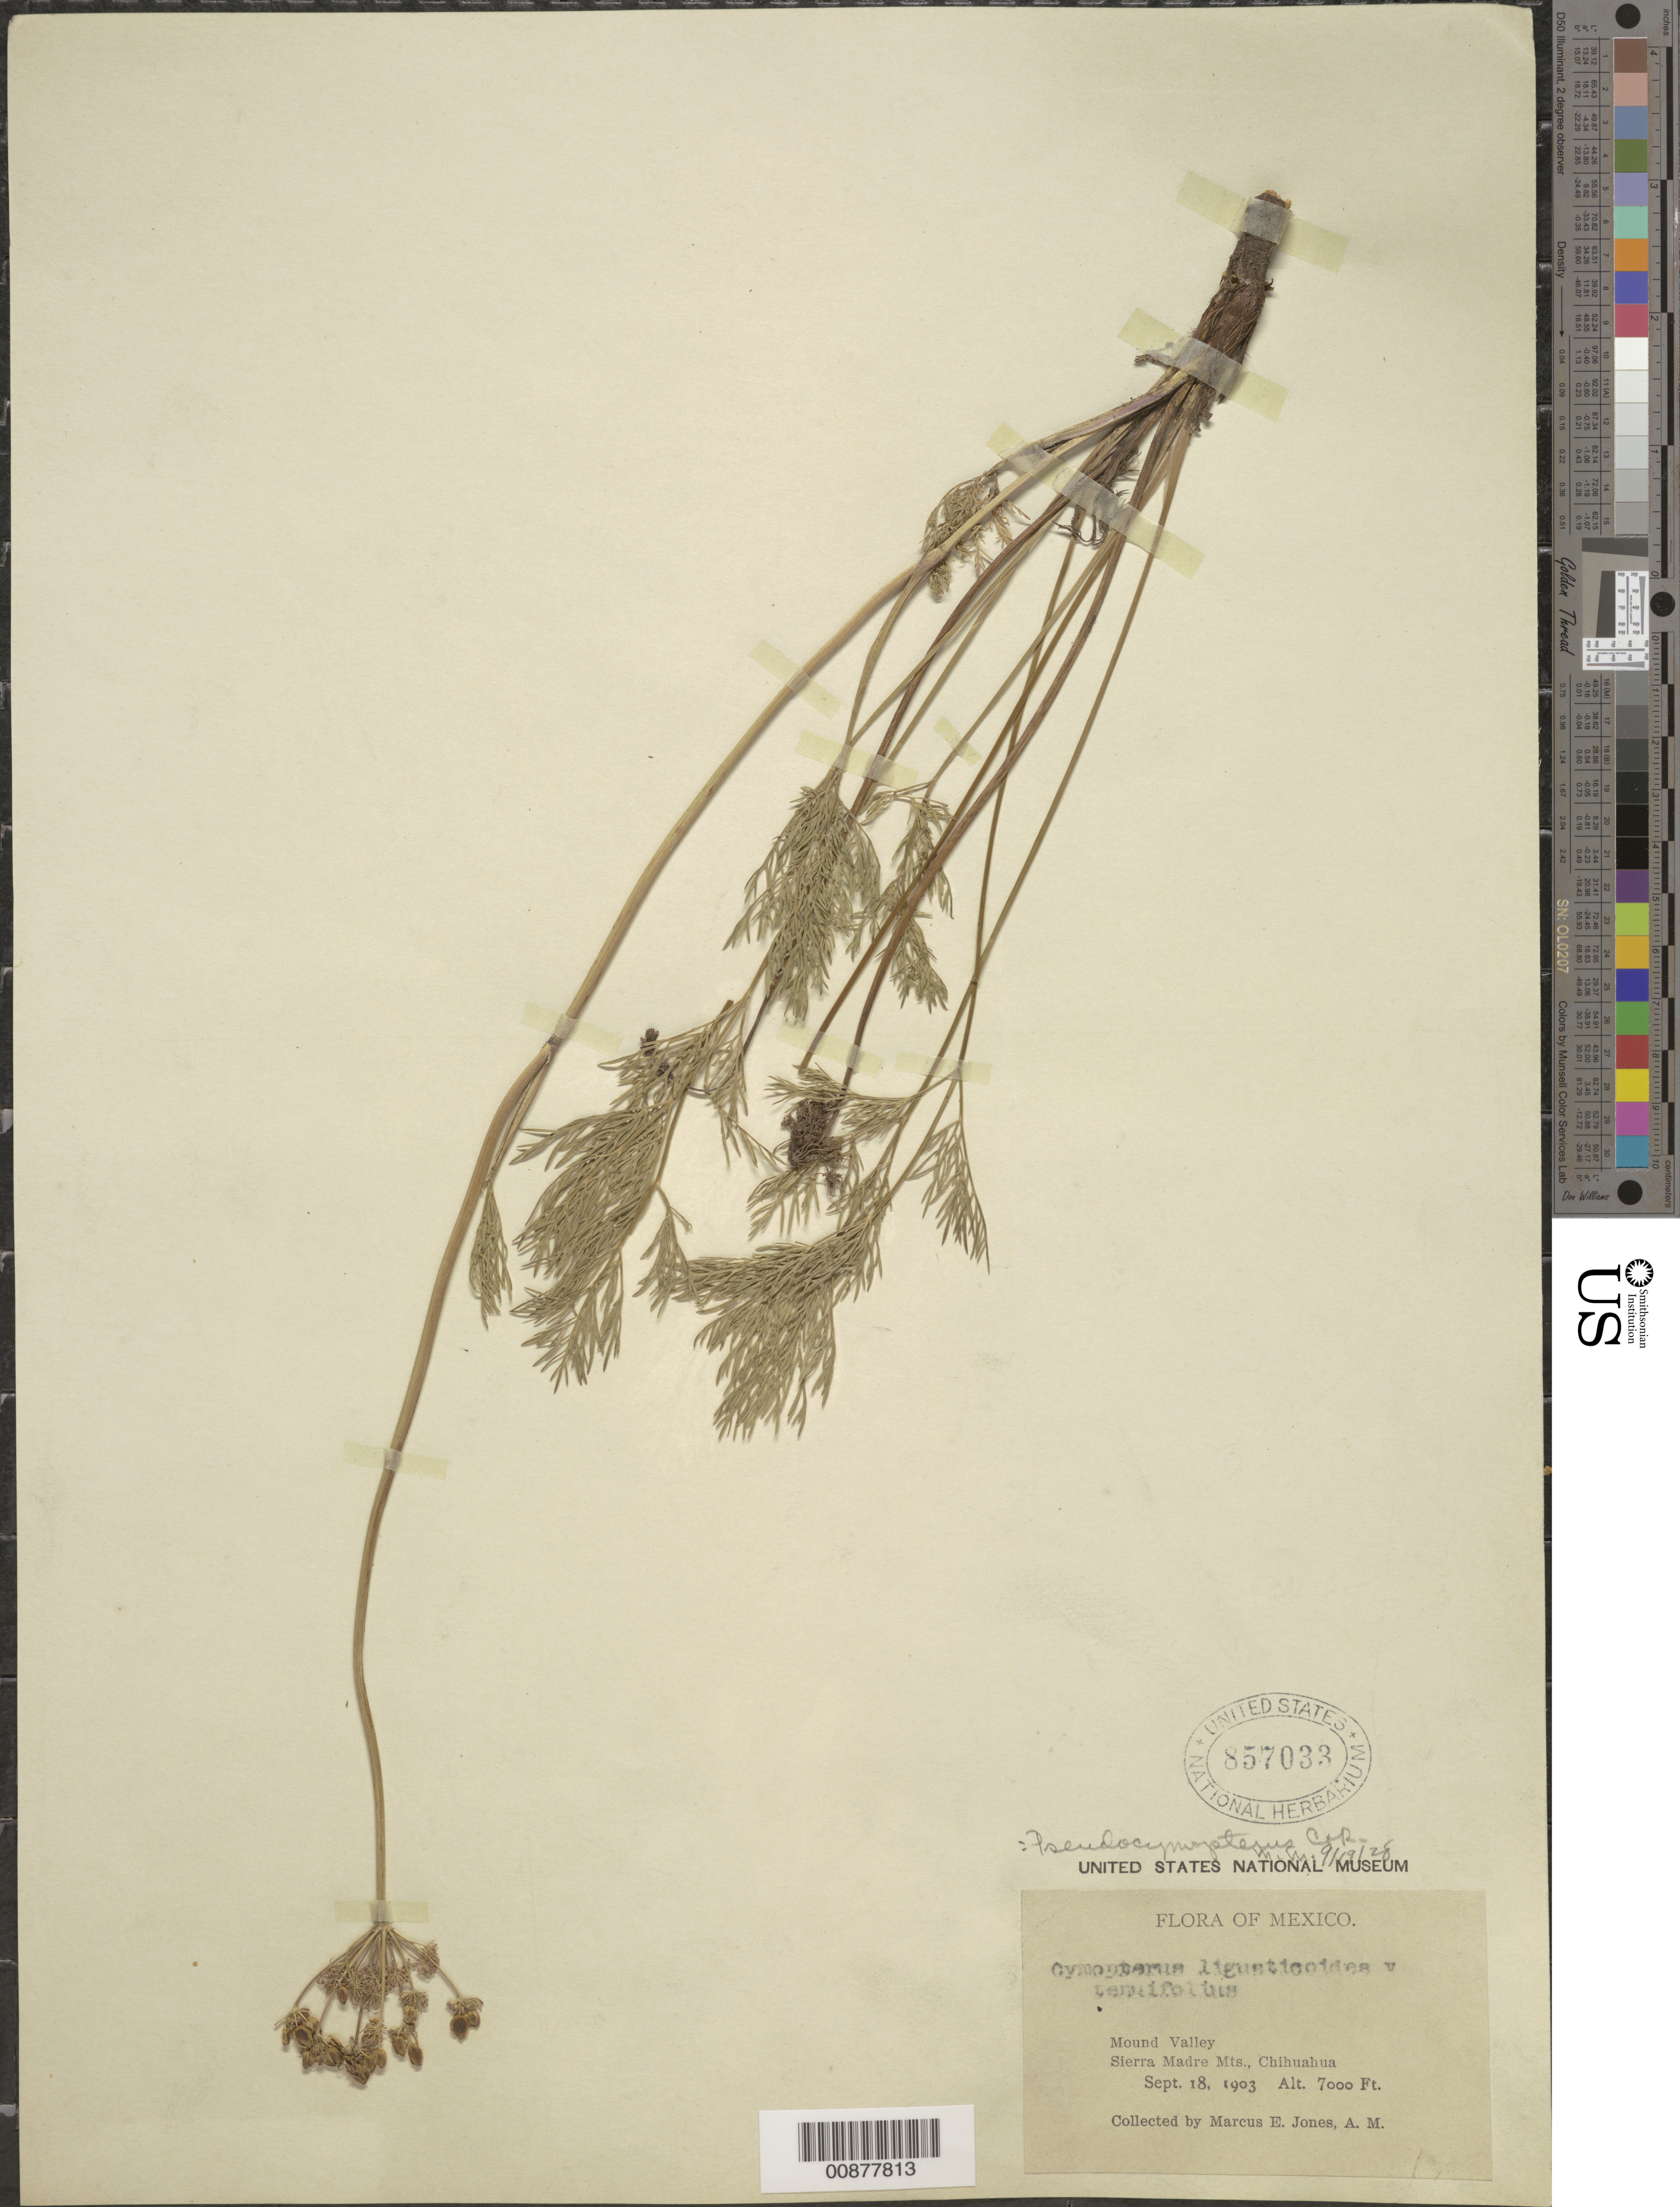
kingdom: Plantae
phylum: Tracheophyta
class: Magnoliopsida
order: Apiales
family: Apiaceae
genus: Pseudocymopterus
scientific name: Pseudocymopterus montanus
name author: (A. Gray) J.M. Coult. & Rose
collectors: M. E. Jones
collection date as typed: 18 Sep 1903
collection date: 1903-09-18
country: Mexico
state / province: Chihuahua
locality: Mound Valley. Sierra Madre Mts., Chihuahua.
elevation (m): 2134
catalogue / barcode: US 857033